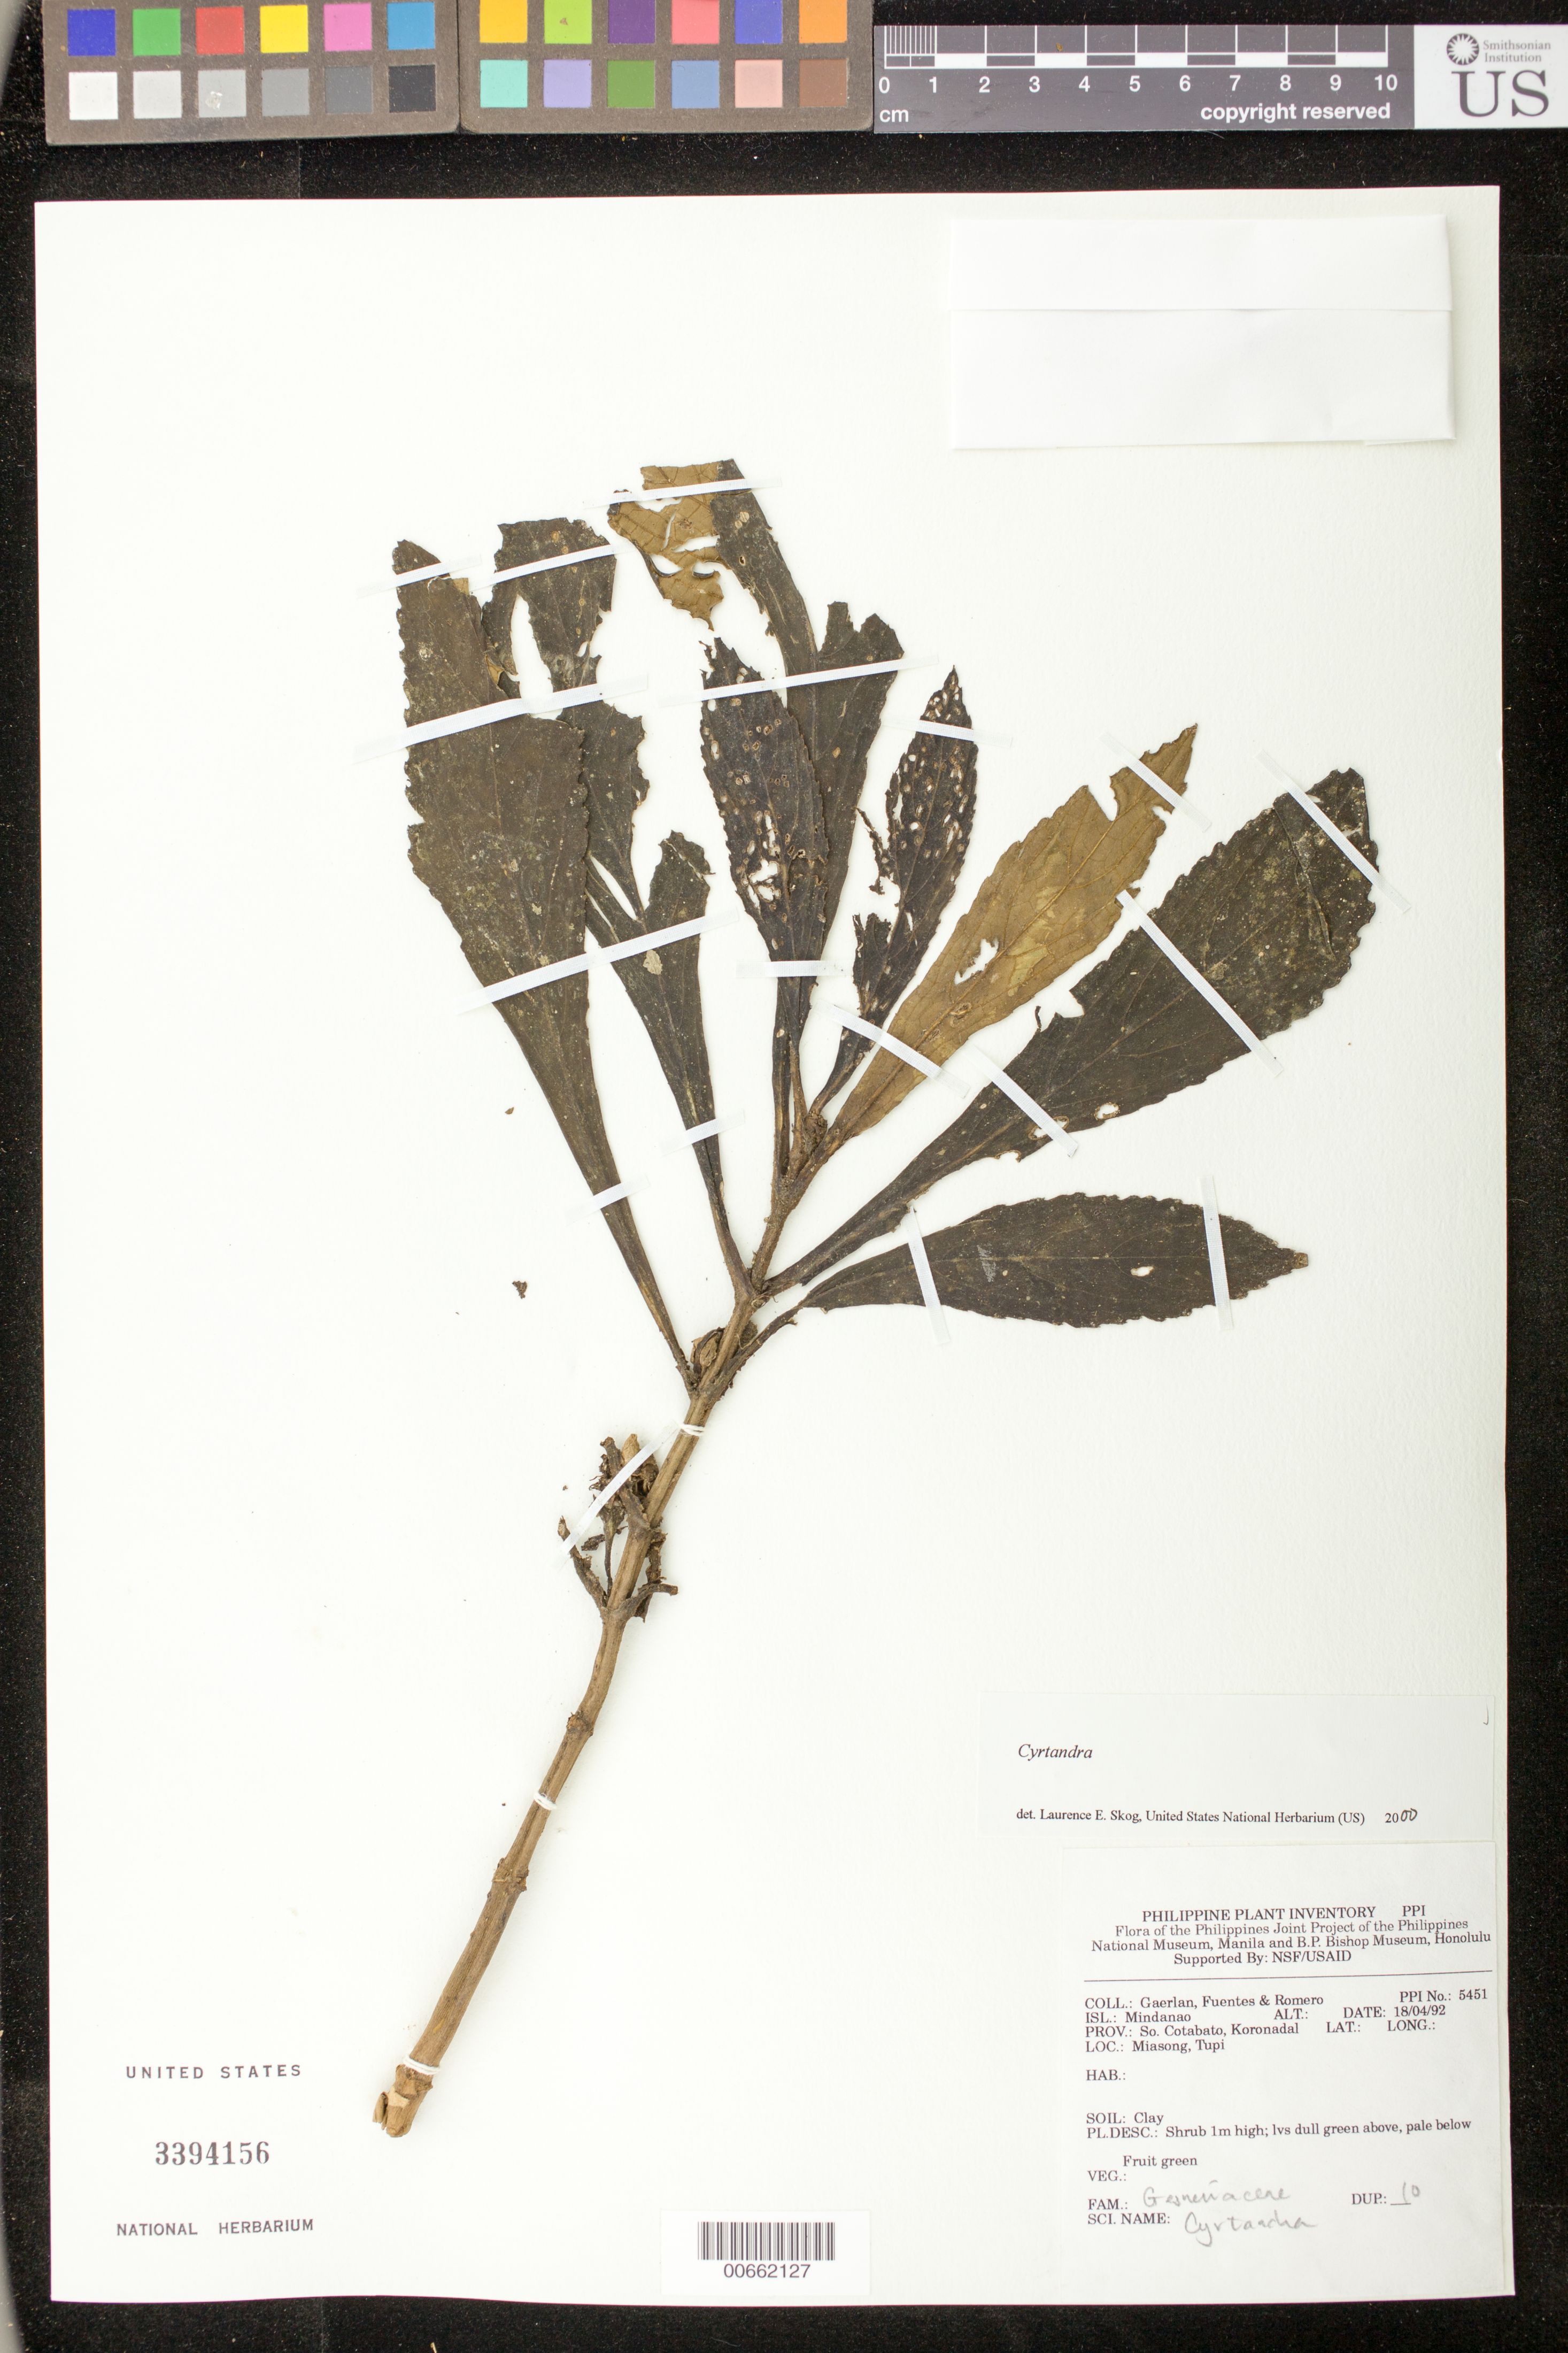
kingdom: Plantae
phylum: Tracheophyta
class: Magnoliopsida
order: Lamiales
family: Gesneriaceae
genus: Cyrtandra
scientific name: Cyrtandra sp.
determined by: Skog, Laurence E.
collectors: F. Gaerlan, -. Fuentes & -. Romero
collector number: PPI No. 5451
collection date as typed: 18 Apr 1992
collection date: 1992-04-18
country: Philippines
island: Mindanao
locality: So. Cotabato; Koronadal, Miasong, Tupi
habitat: Soil clay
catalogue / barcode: US 3394156